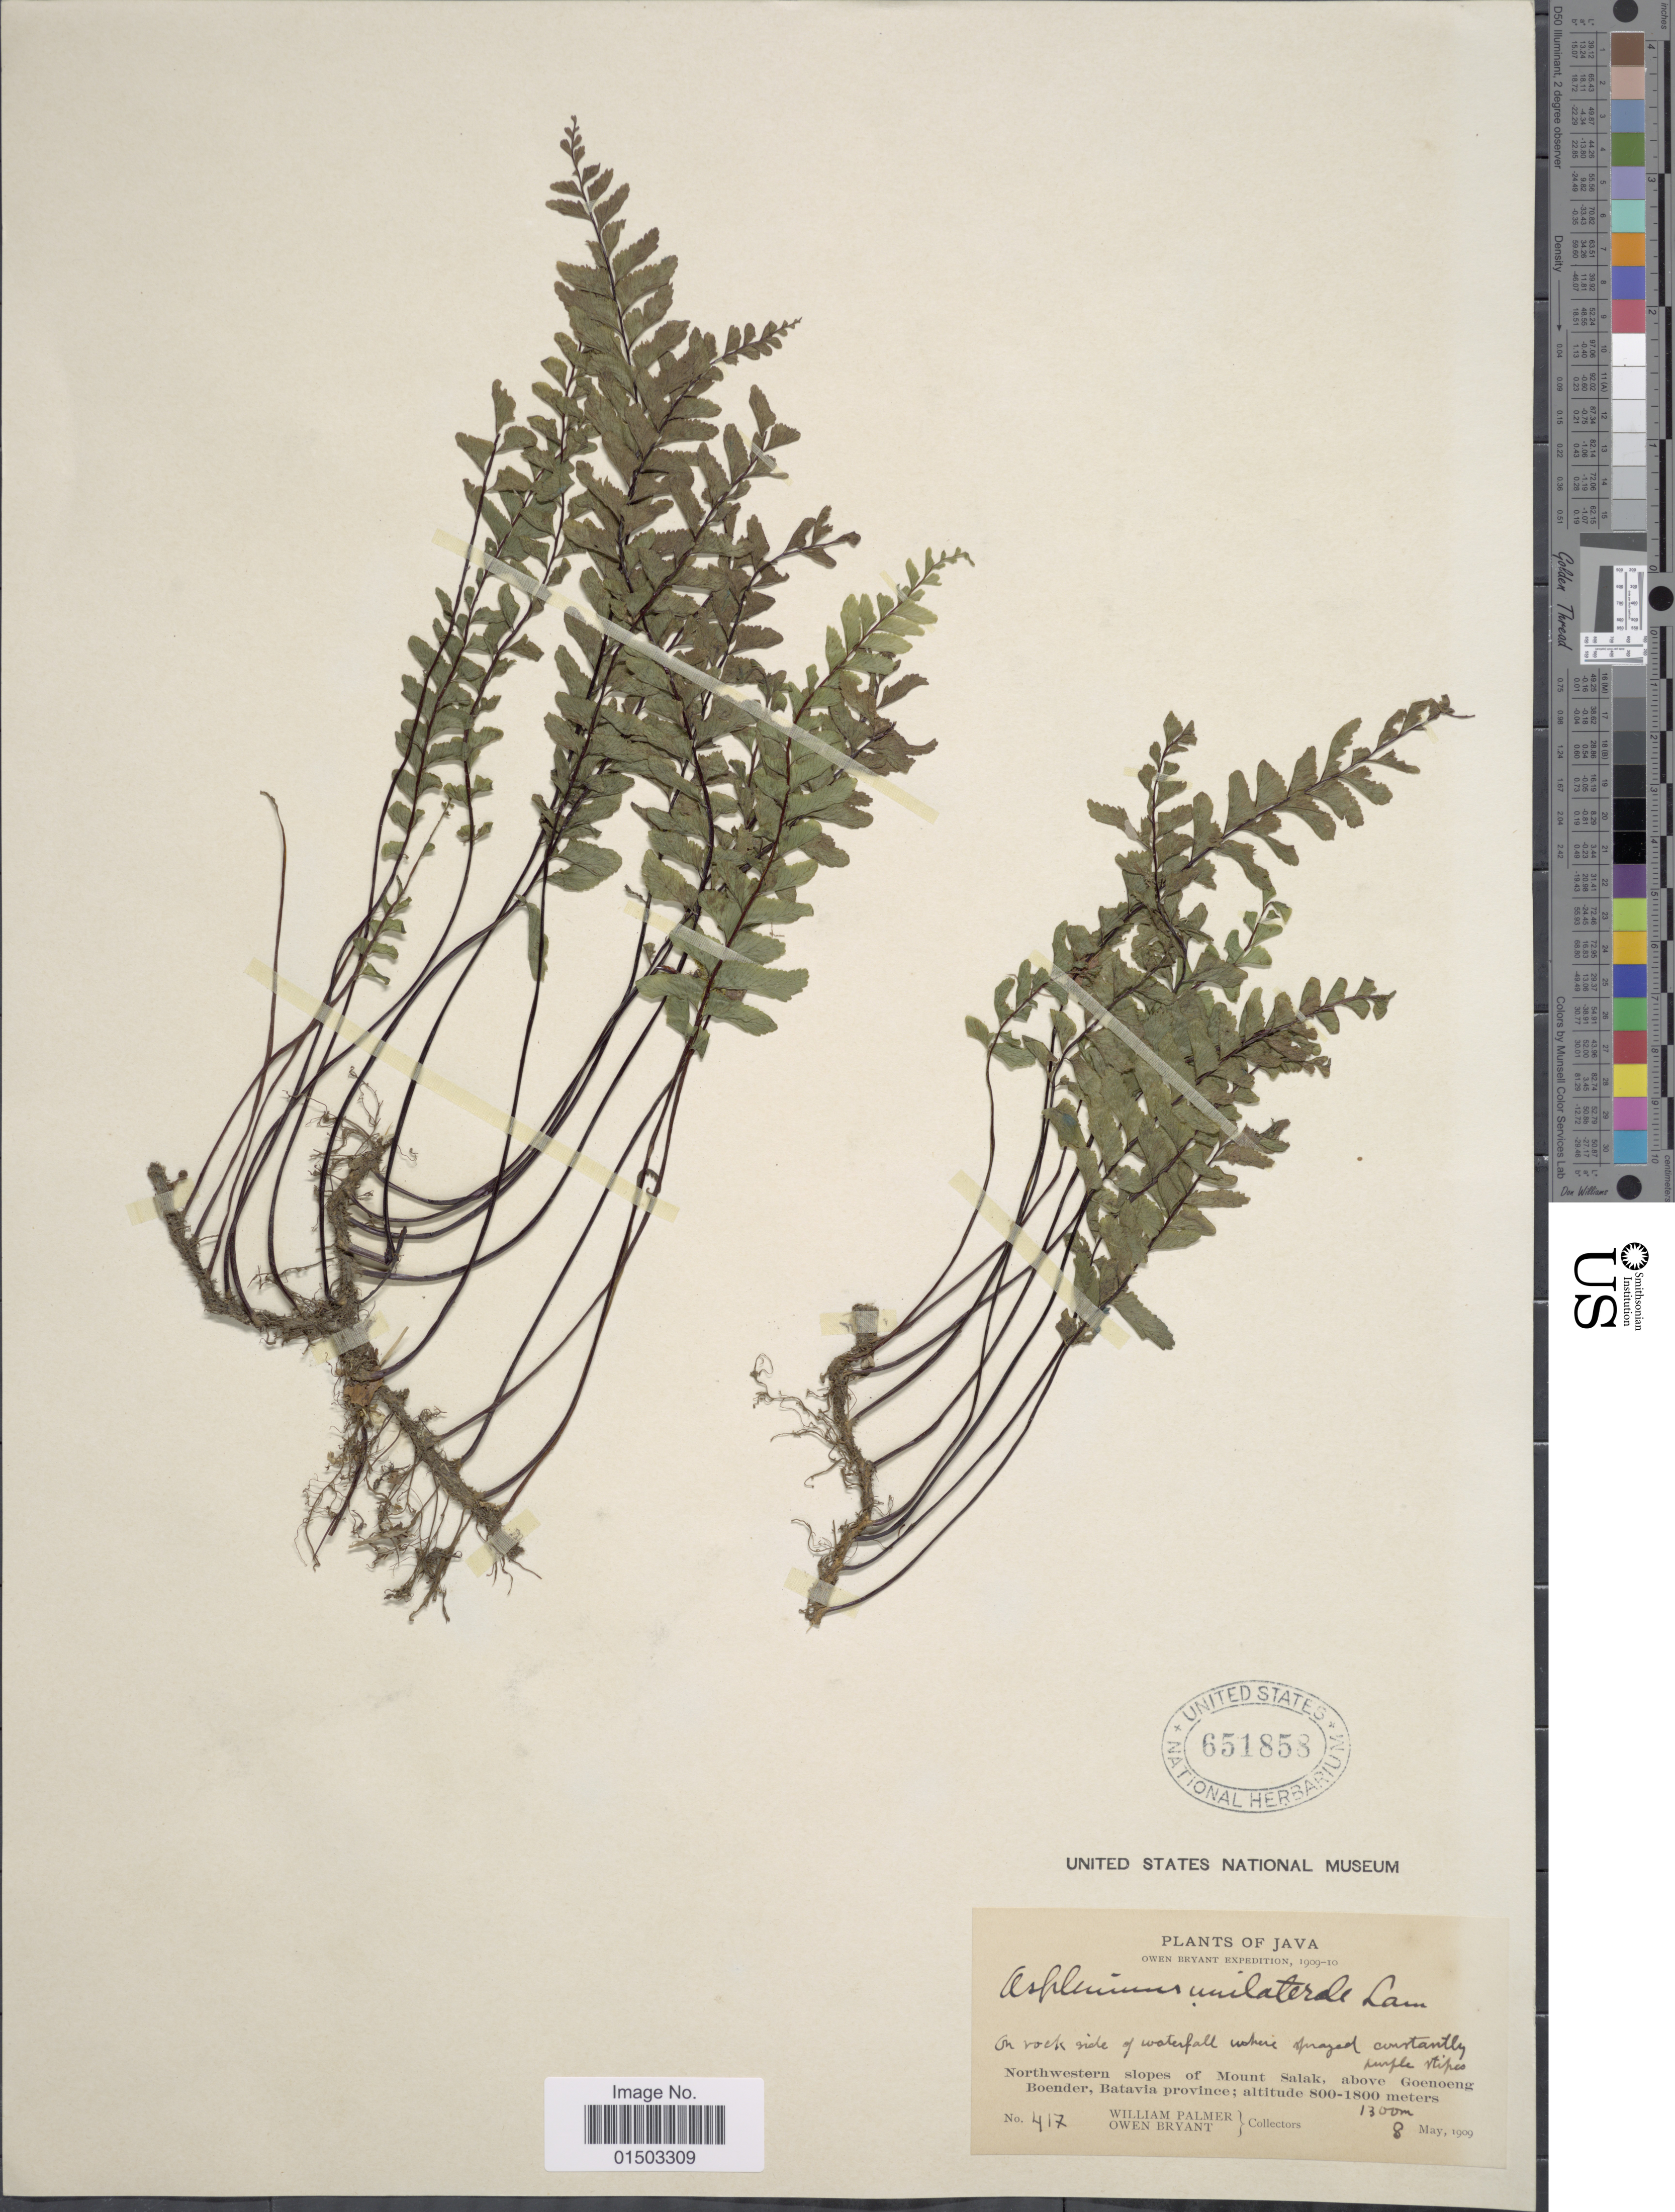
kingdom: Plantae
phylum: Tracheophyta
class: Polypodiopsida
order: Polypodiales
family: Aspleniaceae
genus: Hymenasplenium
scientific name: Hymenasplenium unilaterale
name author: (Lam.) Hayata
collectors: W. Palmer & O. Bryant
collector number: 417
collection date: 1909-05-08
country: Indonesia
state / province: Java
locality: Java.Northwestern slopes of Mount Salak, above Goenoeng Boender, Batavia province.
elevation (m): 1300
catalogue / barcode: US 651853